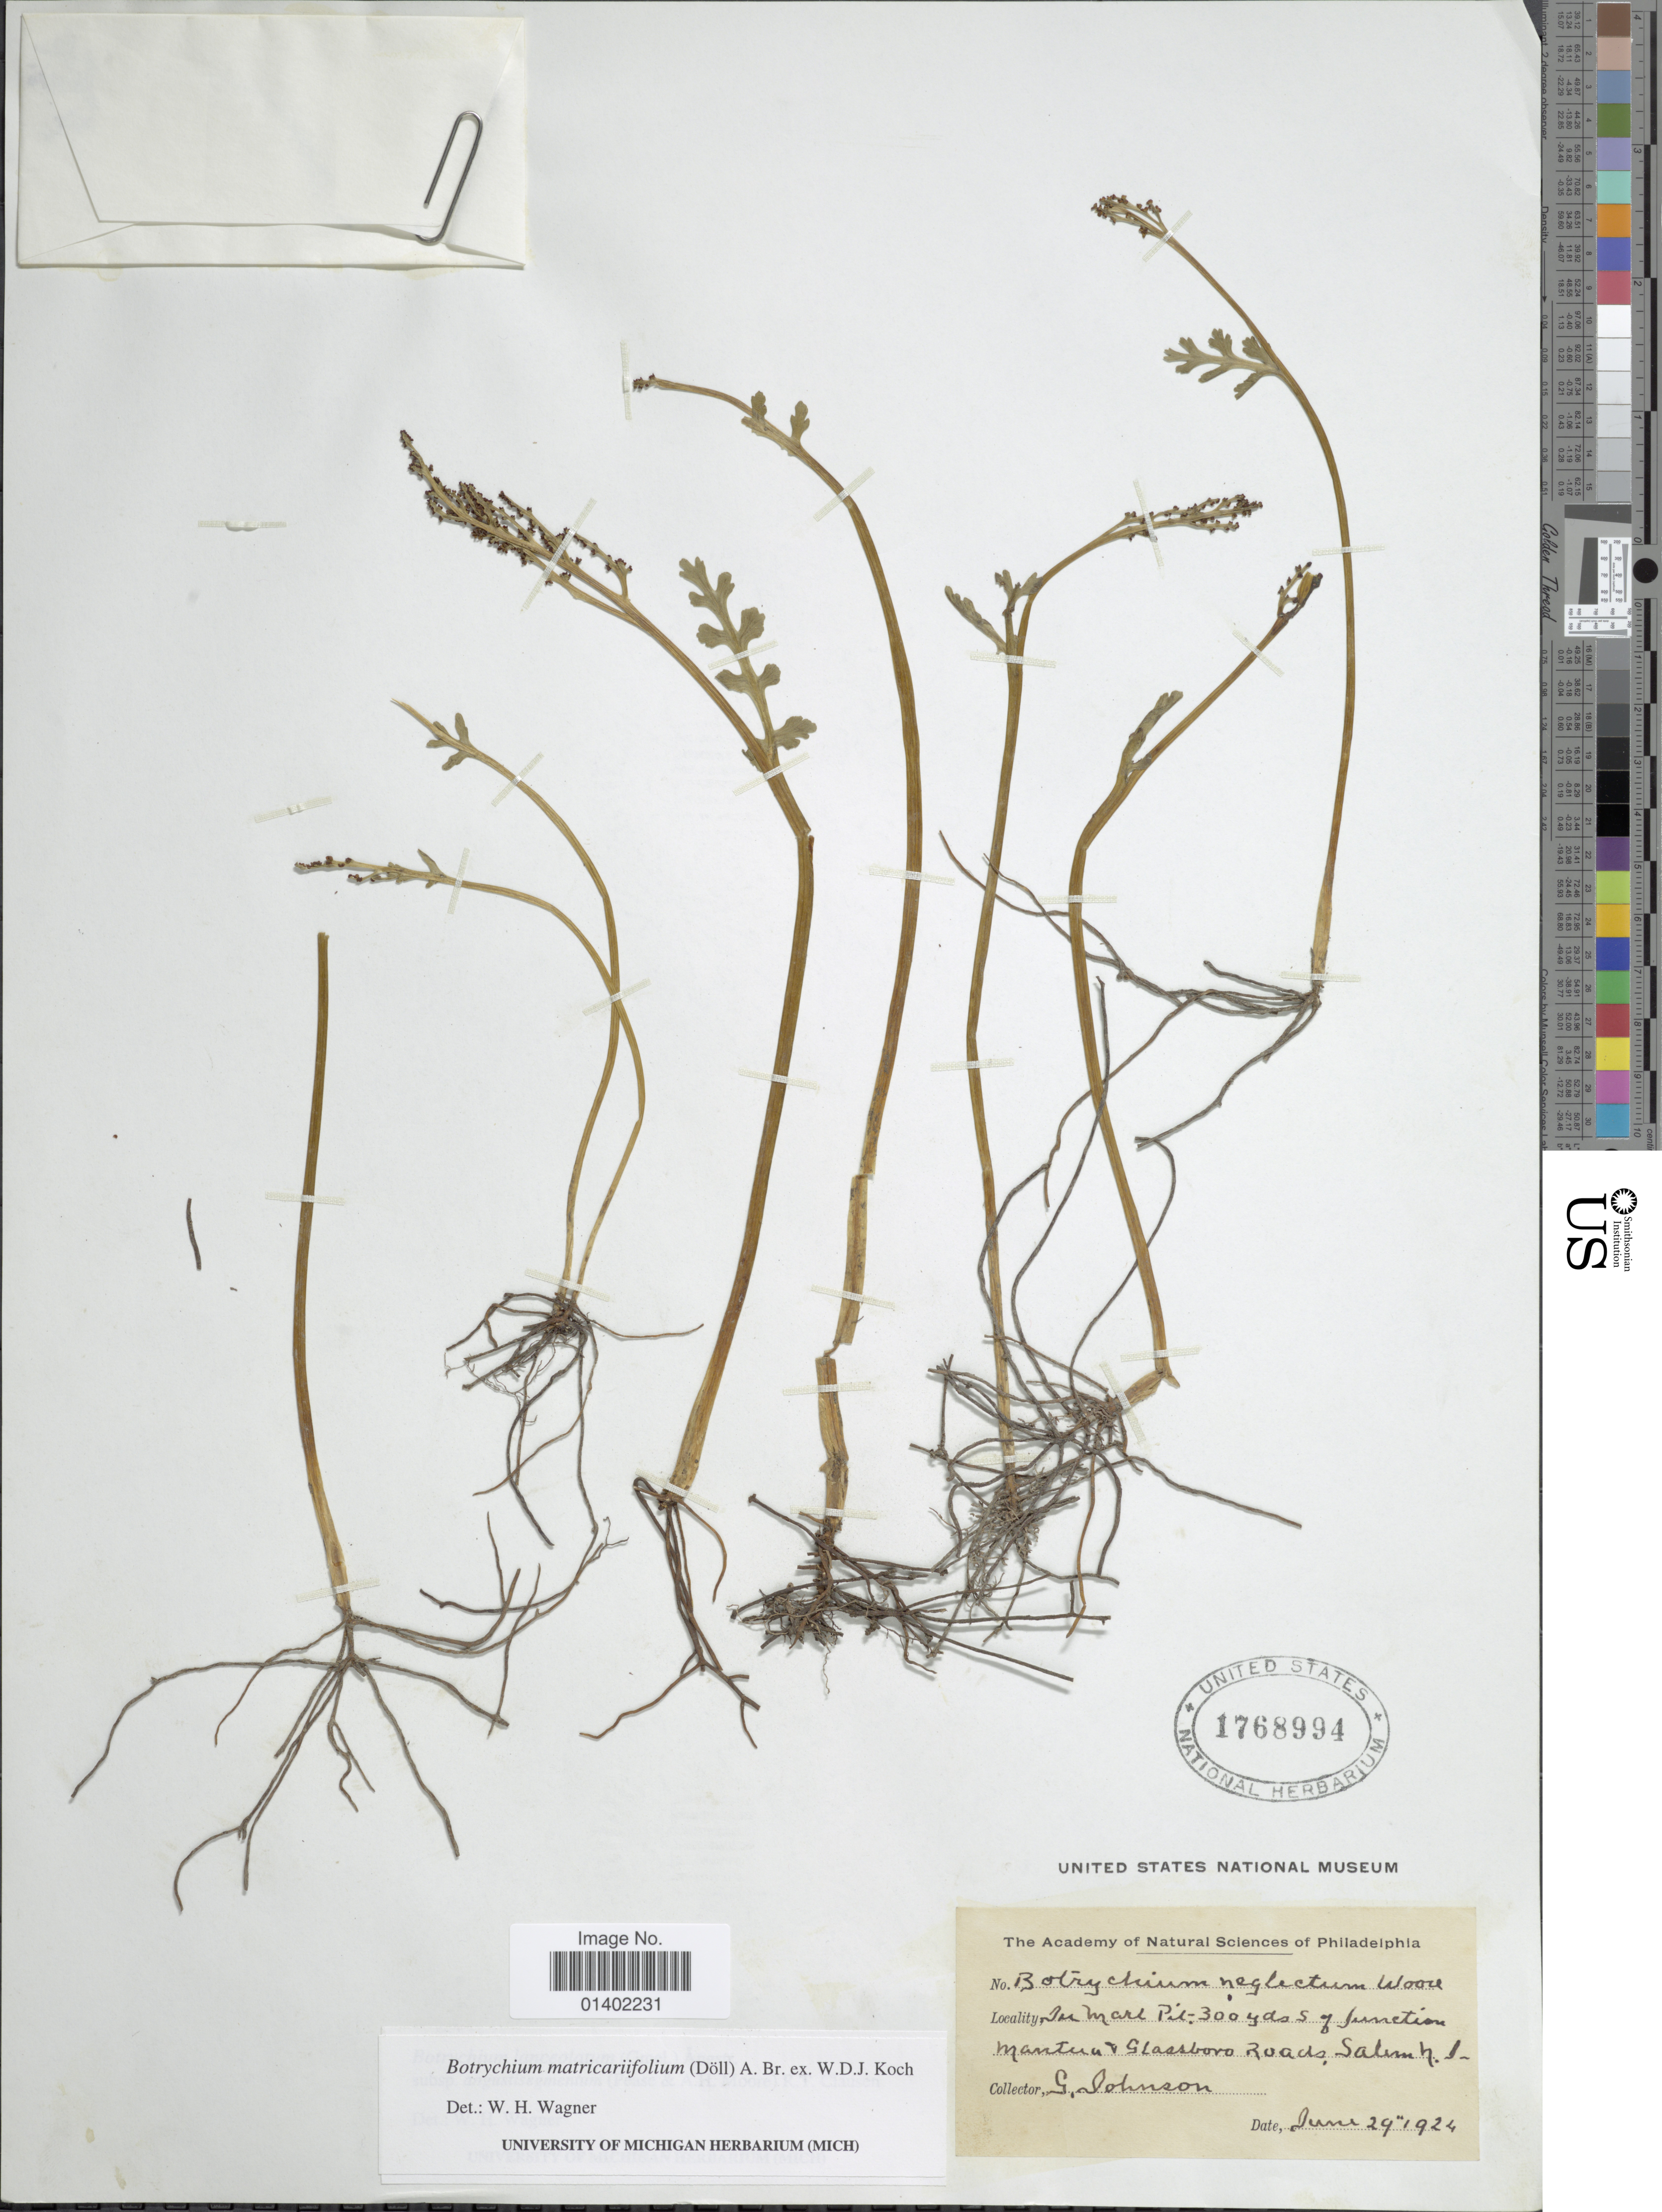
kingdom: Plantae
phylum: Tracheophyta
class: Polypodiopsida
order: Ophioglossales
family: Ophioglossaceae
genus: Botrychium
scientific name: Botrychium matricariifolium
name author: (A. Braun ex Dowell) A. Braun ex Koch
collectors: G. P. Johnson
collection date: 1924-06-29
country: United States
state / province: New Jersey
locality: In Marl Pit, 300 yards of junction Mantua & Glassboro Roads, Salem N.J.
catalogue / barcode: US 1768994